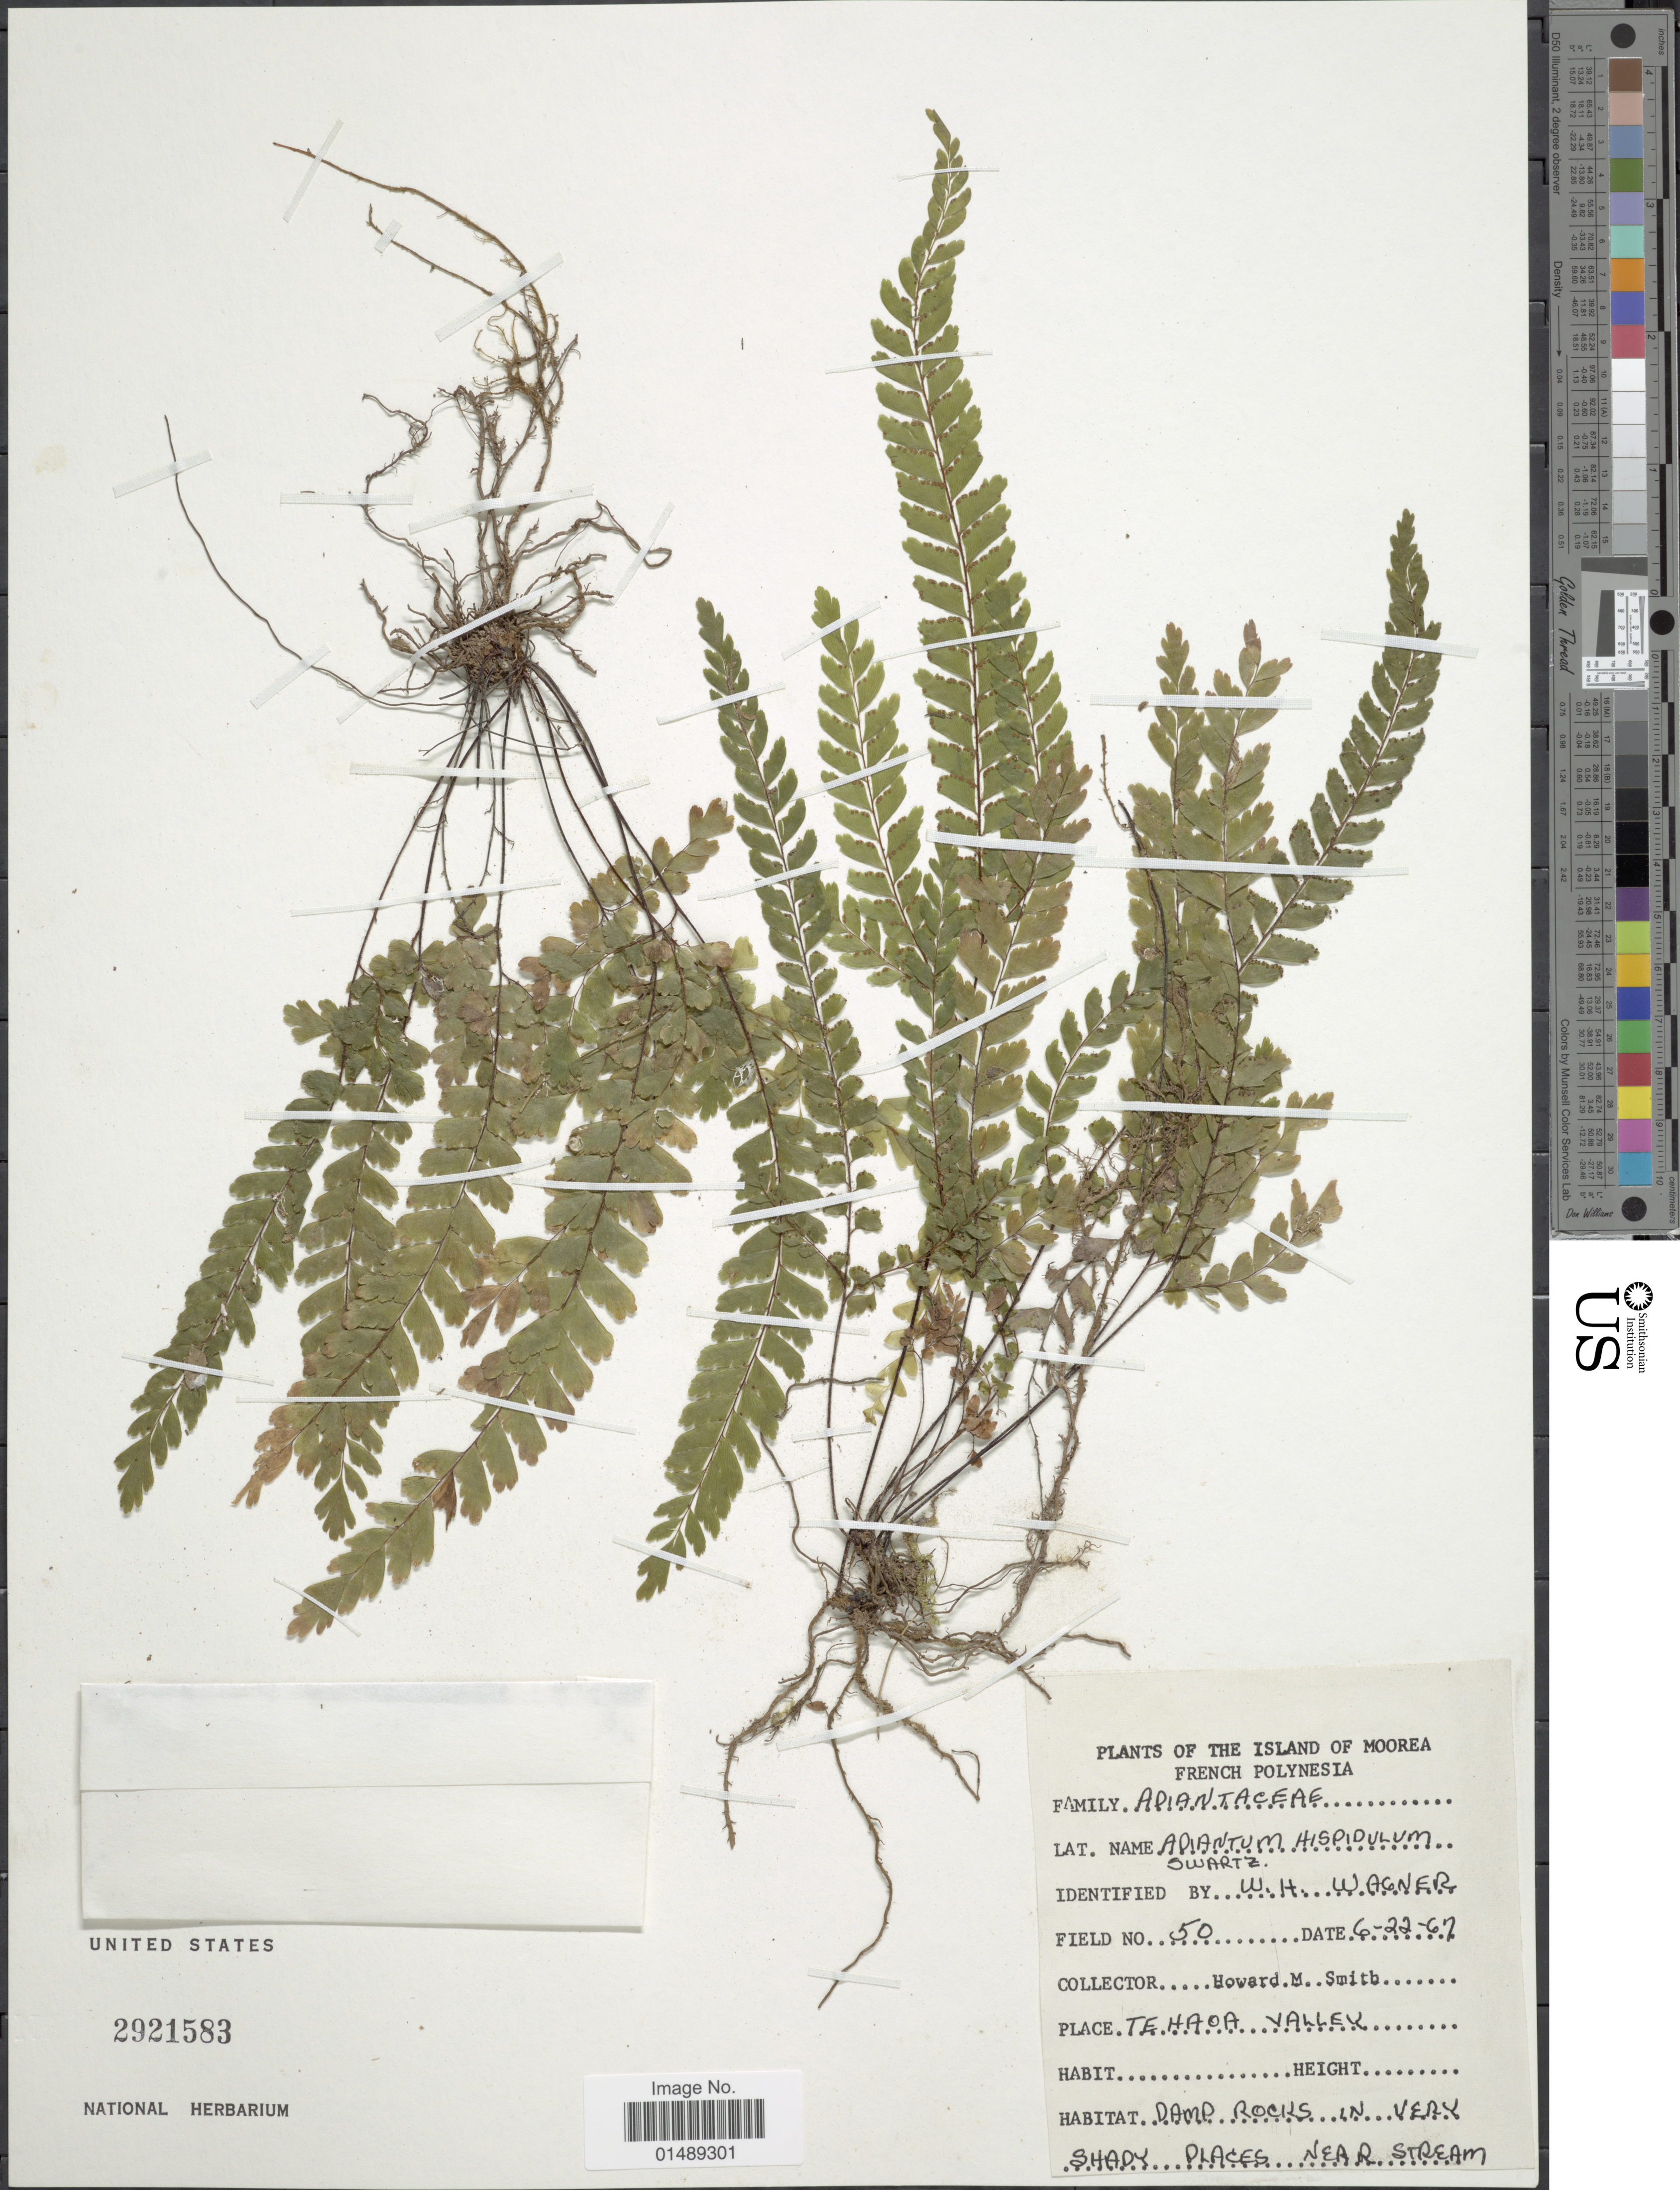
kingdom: Plantae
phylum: Tracheophyta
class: Polypodiopsida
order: Polypodiales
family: Pteridaceae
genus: Adiantum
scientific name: Adiantum hispidulum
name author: Sw.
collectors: H. M. Smith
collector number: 50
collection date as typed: Transcribed d/m/y: 22/6/67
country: French Polynesia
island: Moorea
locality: The Island of Moorea, French Polynesia,Tehaoa Valley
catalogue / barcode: US 2921583